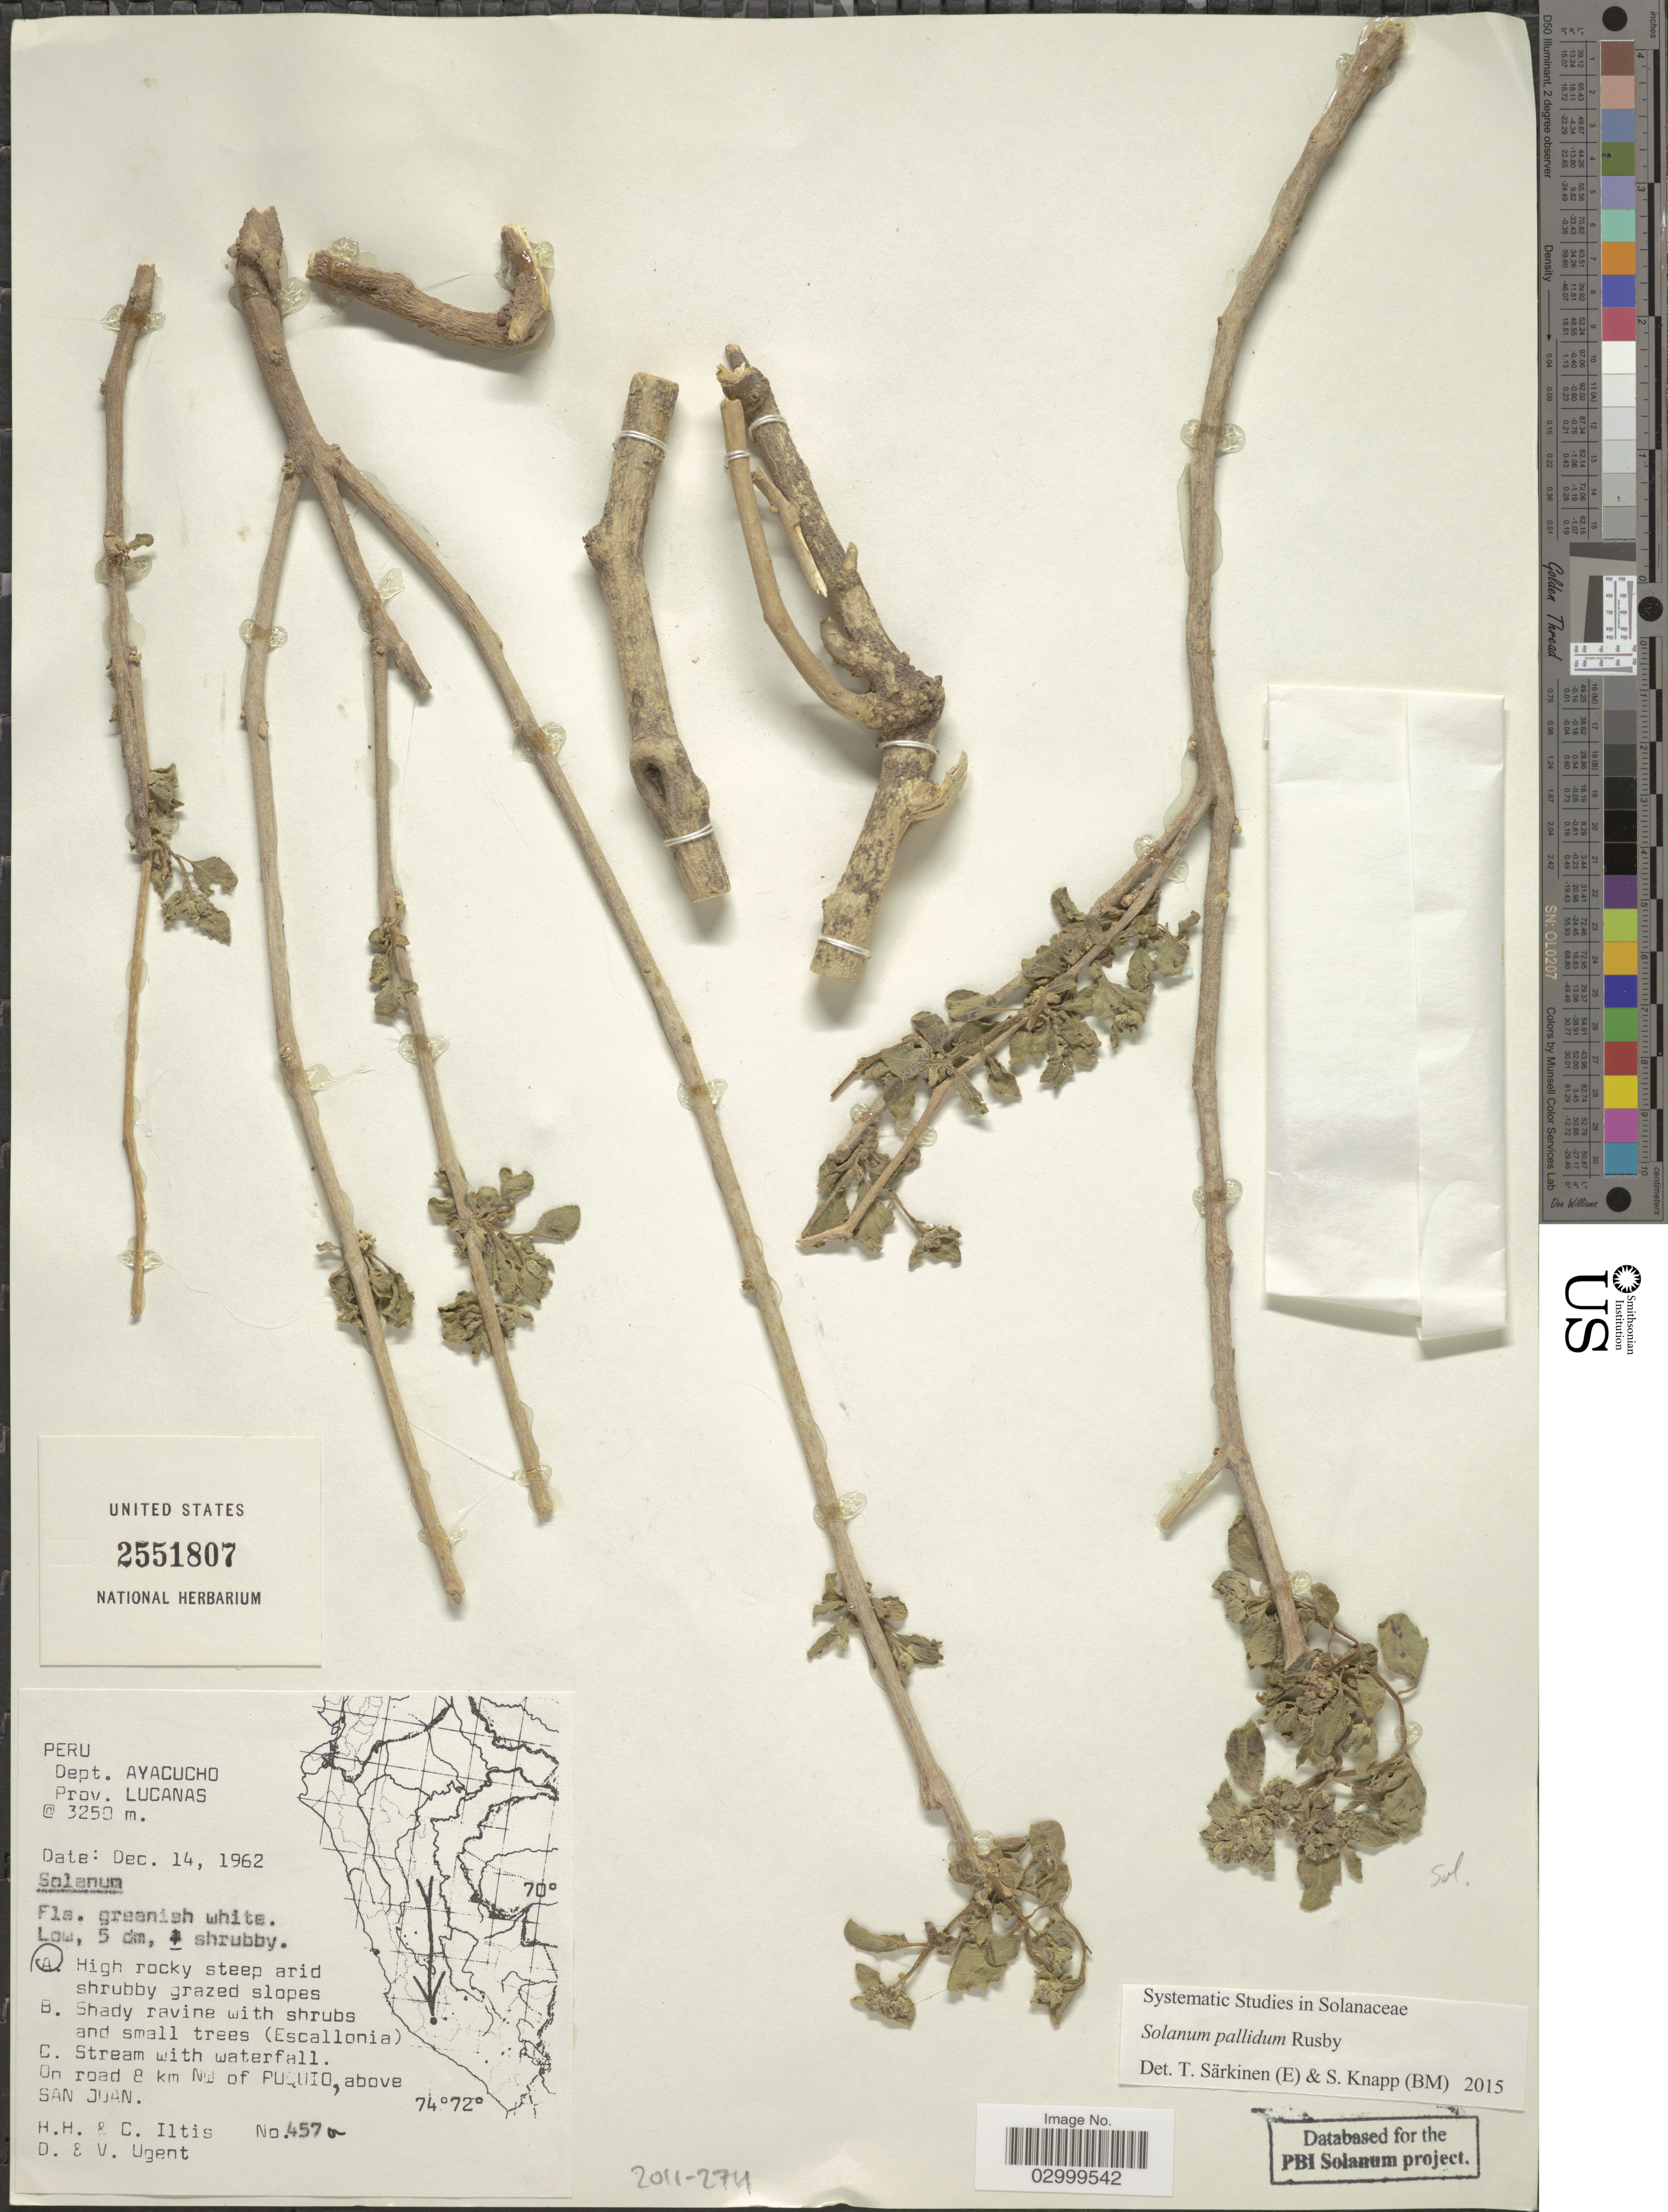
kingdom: Plantae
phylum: Tracheophyta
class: Magnoliopsida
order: Solanales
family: Solanaceae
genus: Solanum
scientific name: Solanum pallidum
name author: Rusby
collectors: H. H. Iltis, C. M Iltis, D. Ugent & V. Ugent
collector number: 457a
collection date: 1962-12-14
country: Peru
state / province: Ayacucho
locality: Dept. Ayacucho. Prov. Lucanas. On road 8 km NW of Puquio, above San Juan.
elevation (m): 3250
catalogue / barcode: US 2551807